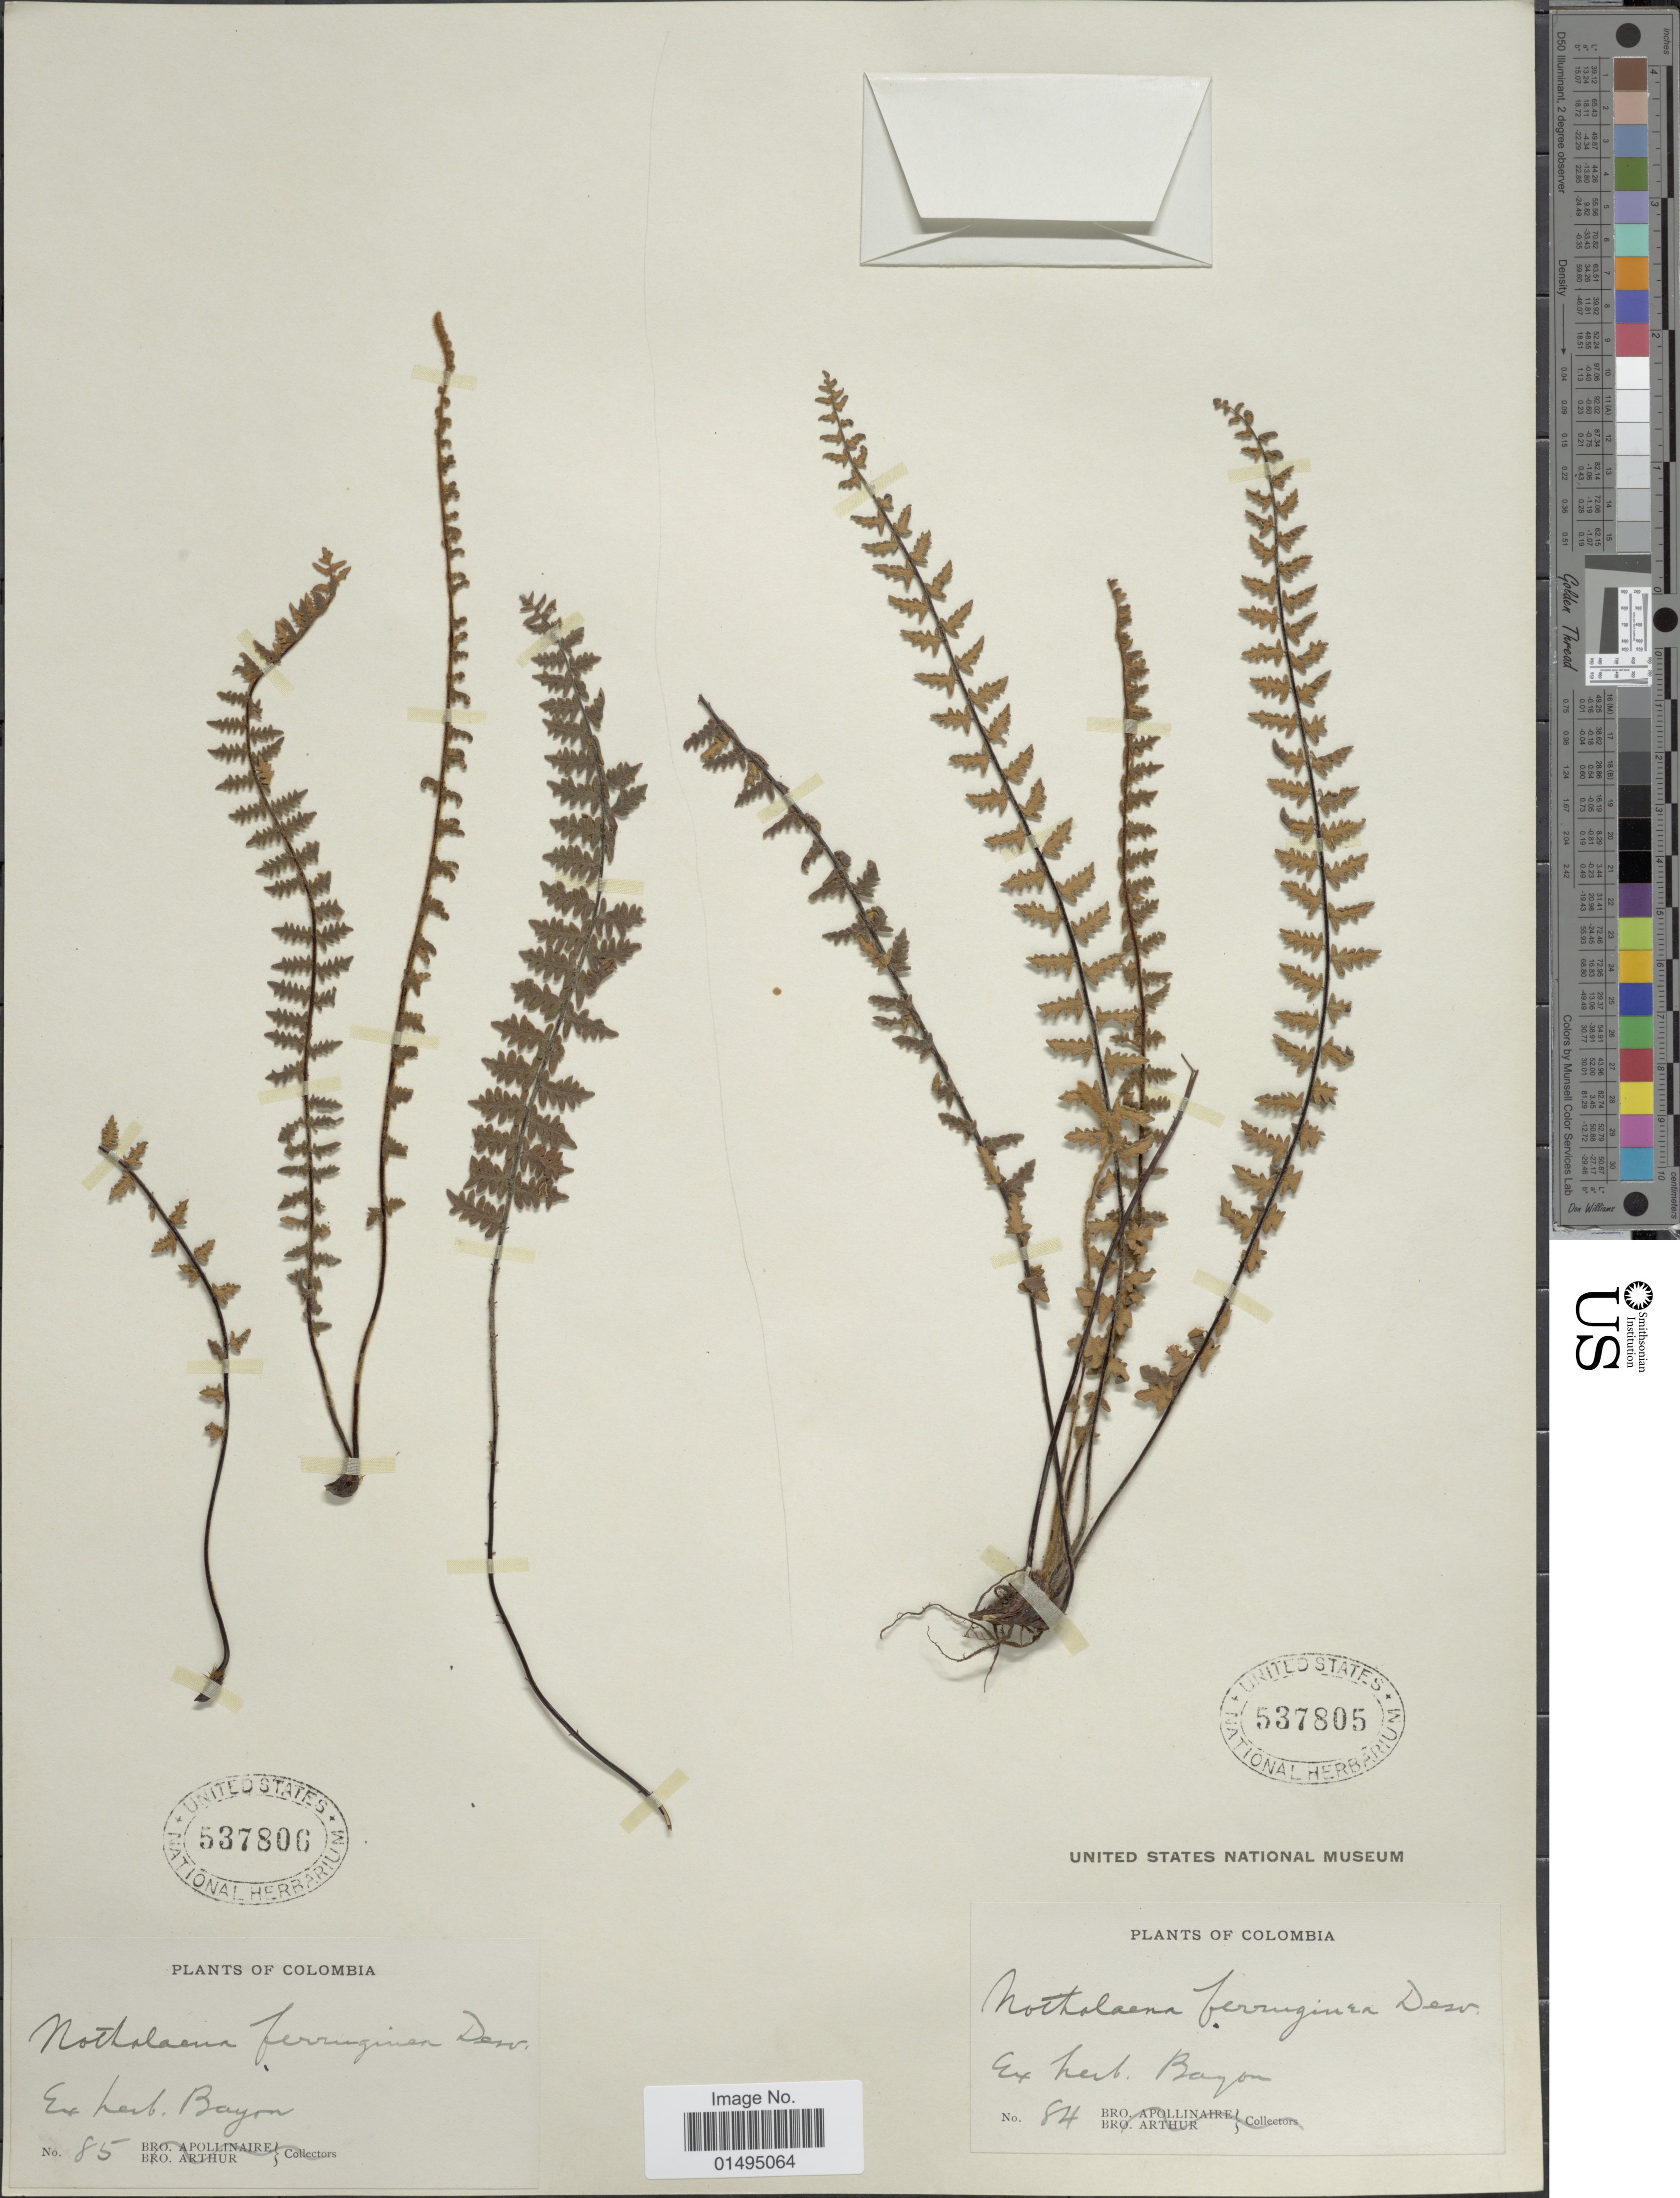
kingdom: Plantae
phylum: Tracheophyta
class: Polypodiopsida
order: Polypodiales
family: Pteridaceae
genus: Myriopteris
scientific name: Myriopteris aurea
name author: (Poir.) Grusz & Windham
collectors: E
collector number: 84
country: Colombia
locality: Colombia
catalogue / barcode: US 537805-2